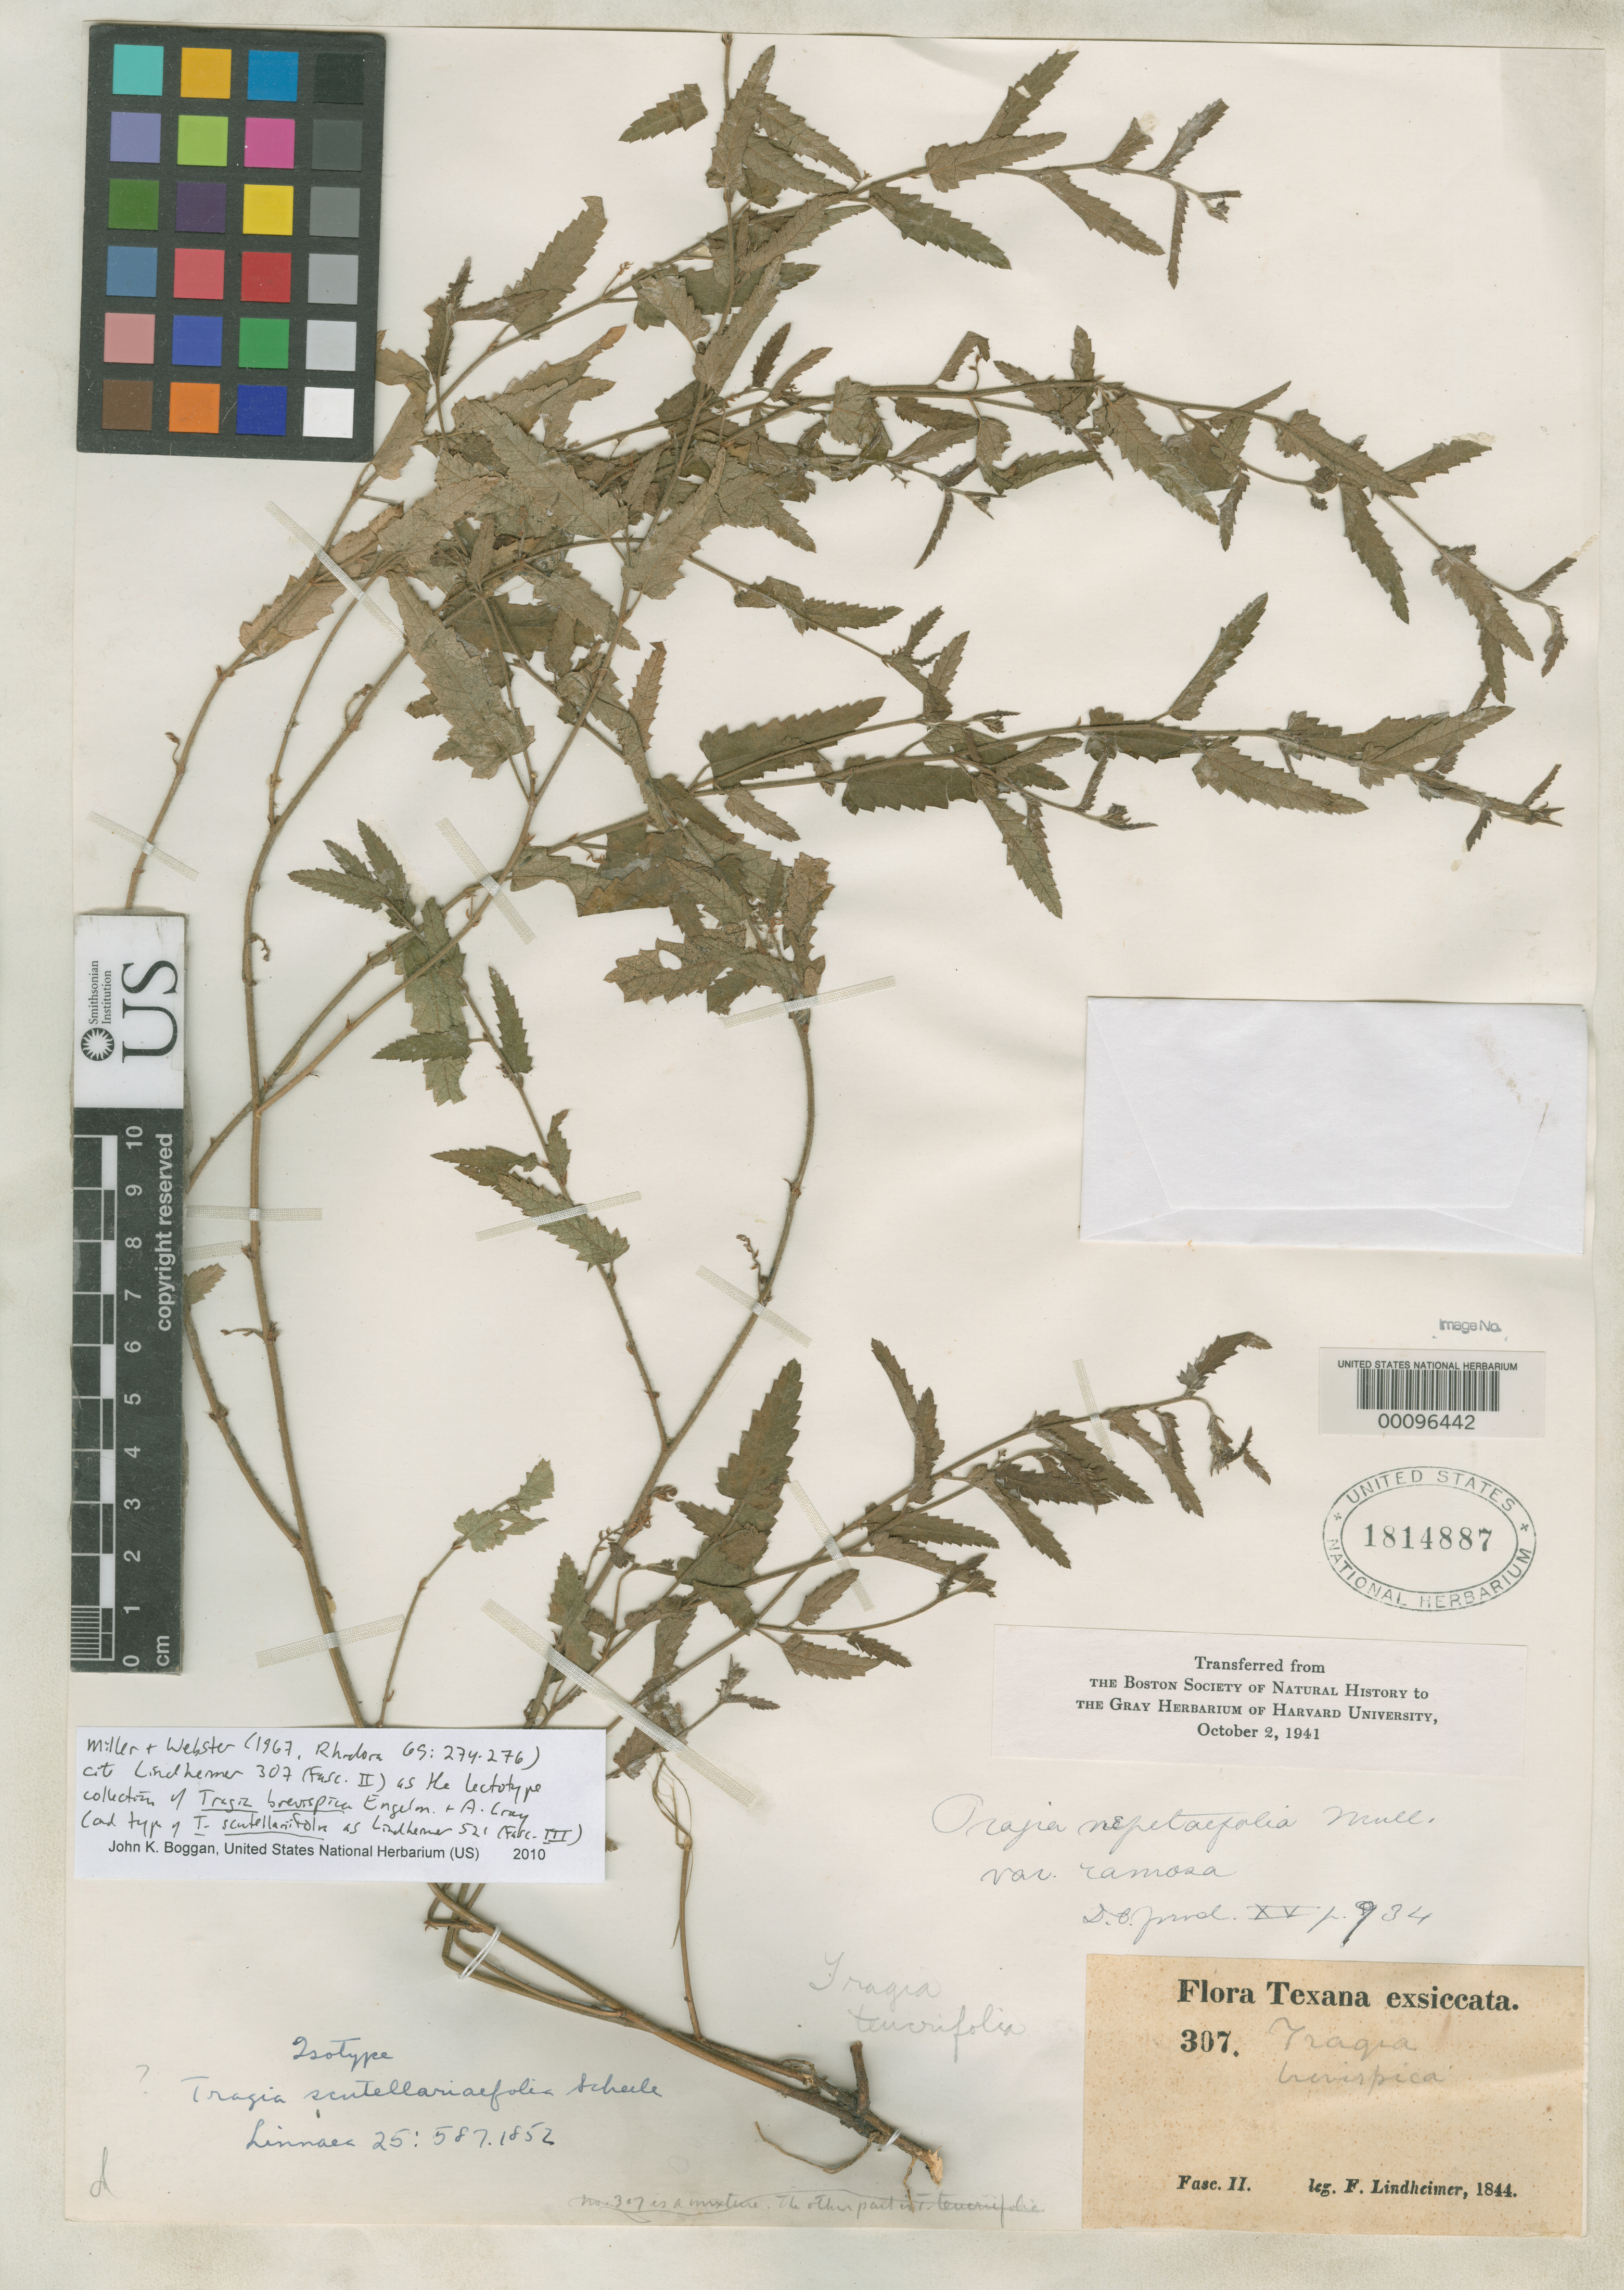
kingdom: Plantae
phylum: Tracheophyta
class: Magnoliopsida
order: Malpighiales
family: Euphorbiaceae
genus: Tragia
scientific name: Tragia brevispica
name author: Engelm.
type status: Isolectotype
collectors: F. J. Lindheimer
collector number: II 307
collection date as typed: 1844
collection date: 1844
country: United States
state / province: Texas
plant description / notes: Annotated (C.V. Morton script?) and previously recorded as isotype of Tragia scutellariifolia Scheele; according to Miller & Webster (1967) the type of T. scutellariifolia is Lindheimer 521 [Fasc. III].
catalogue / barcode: US 1814887